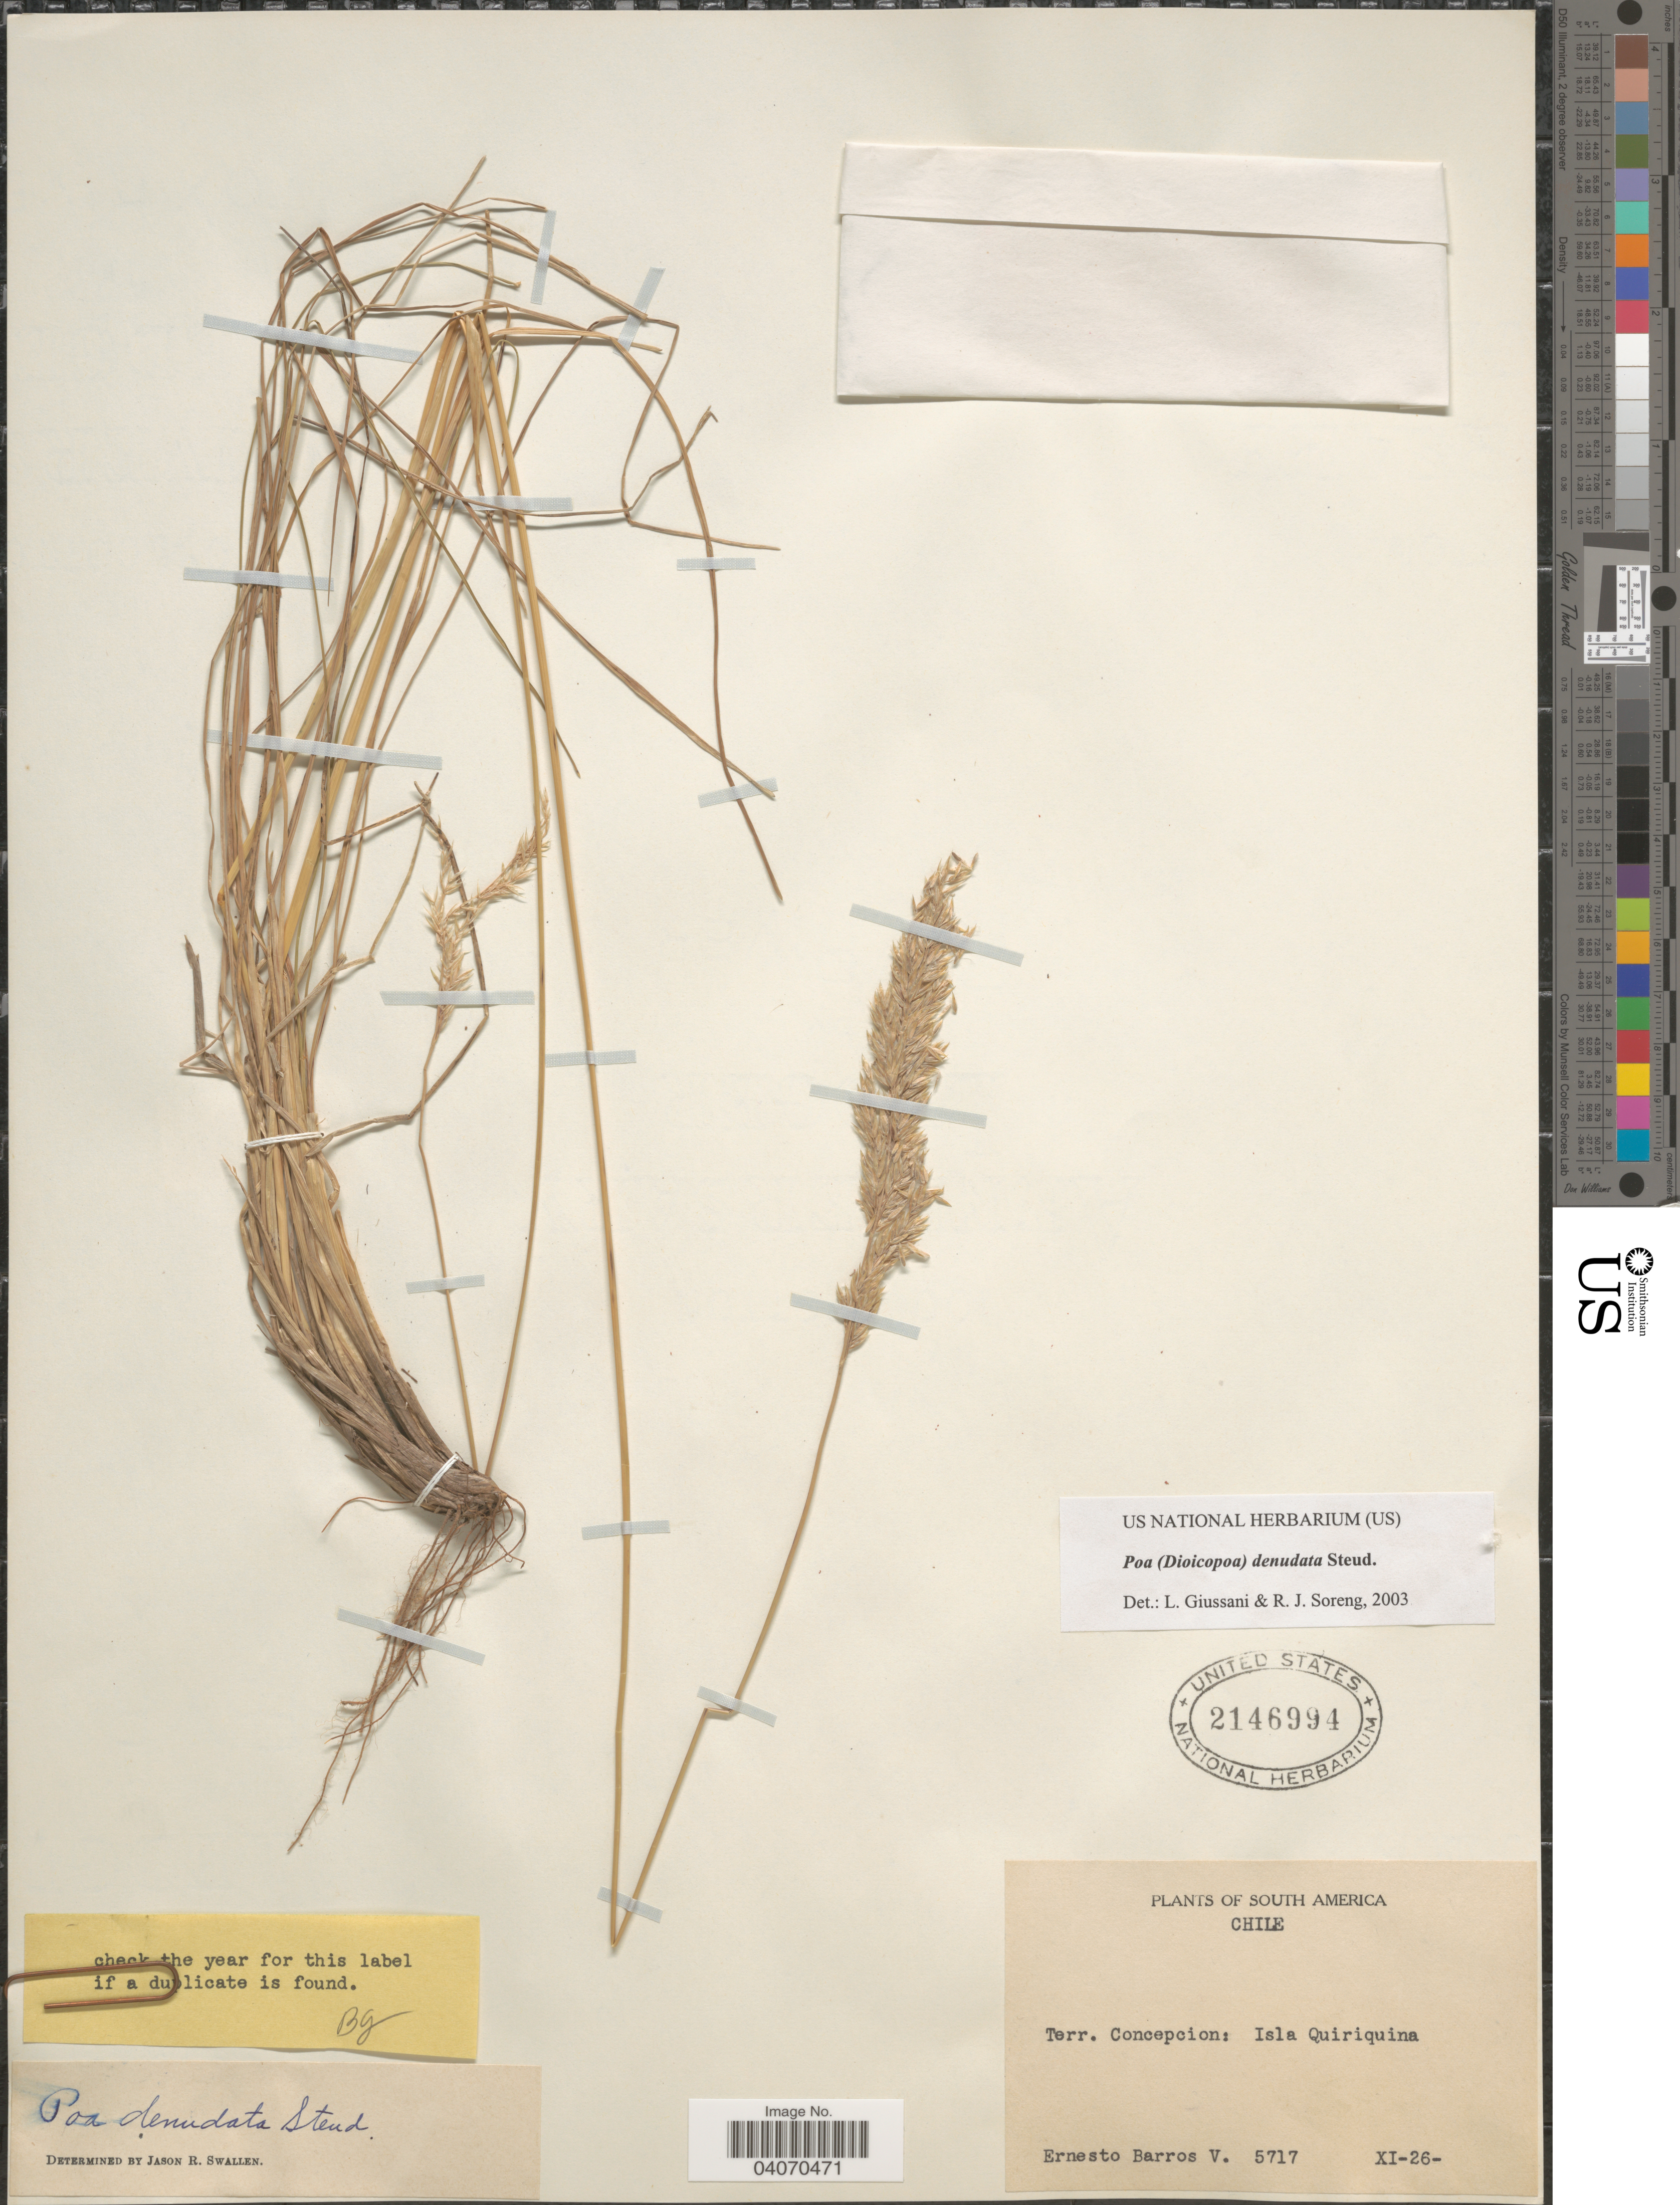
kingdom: Plantae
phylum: Tracheophyta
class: Liliopsida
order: Poales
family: Poaceae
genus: Poa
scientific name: Poa denudata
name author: Steud.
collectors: E. Barros V.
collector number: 5717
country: Chile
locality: Terr. Concepcion: Isla Quiriquina.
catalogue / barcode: US 2146994